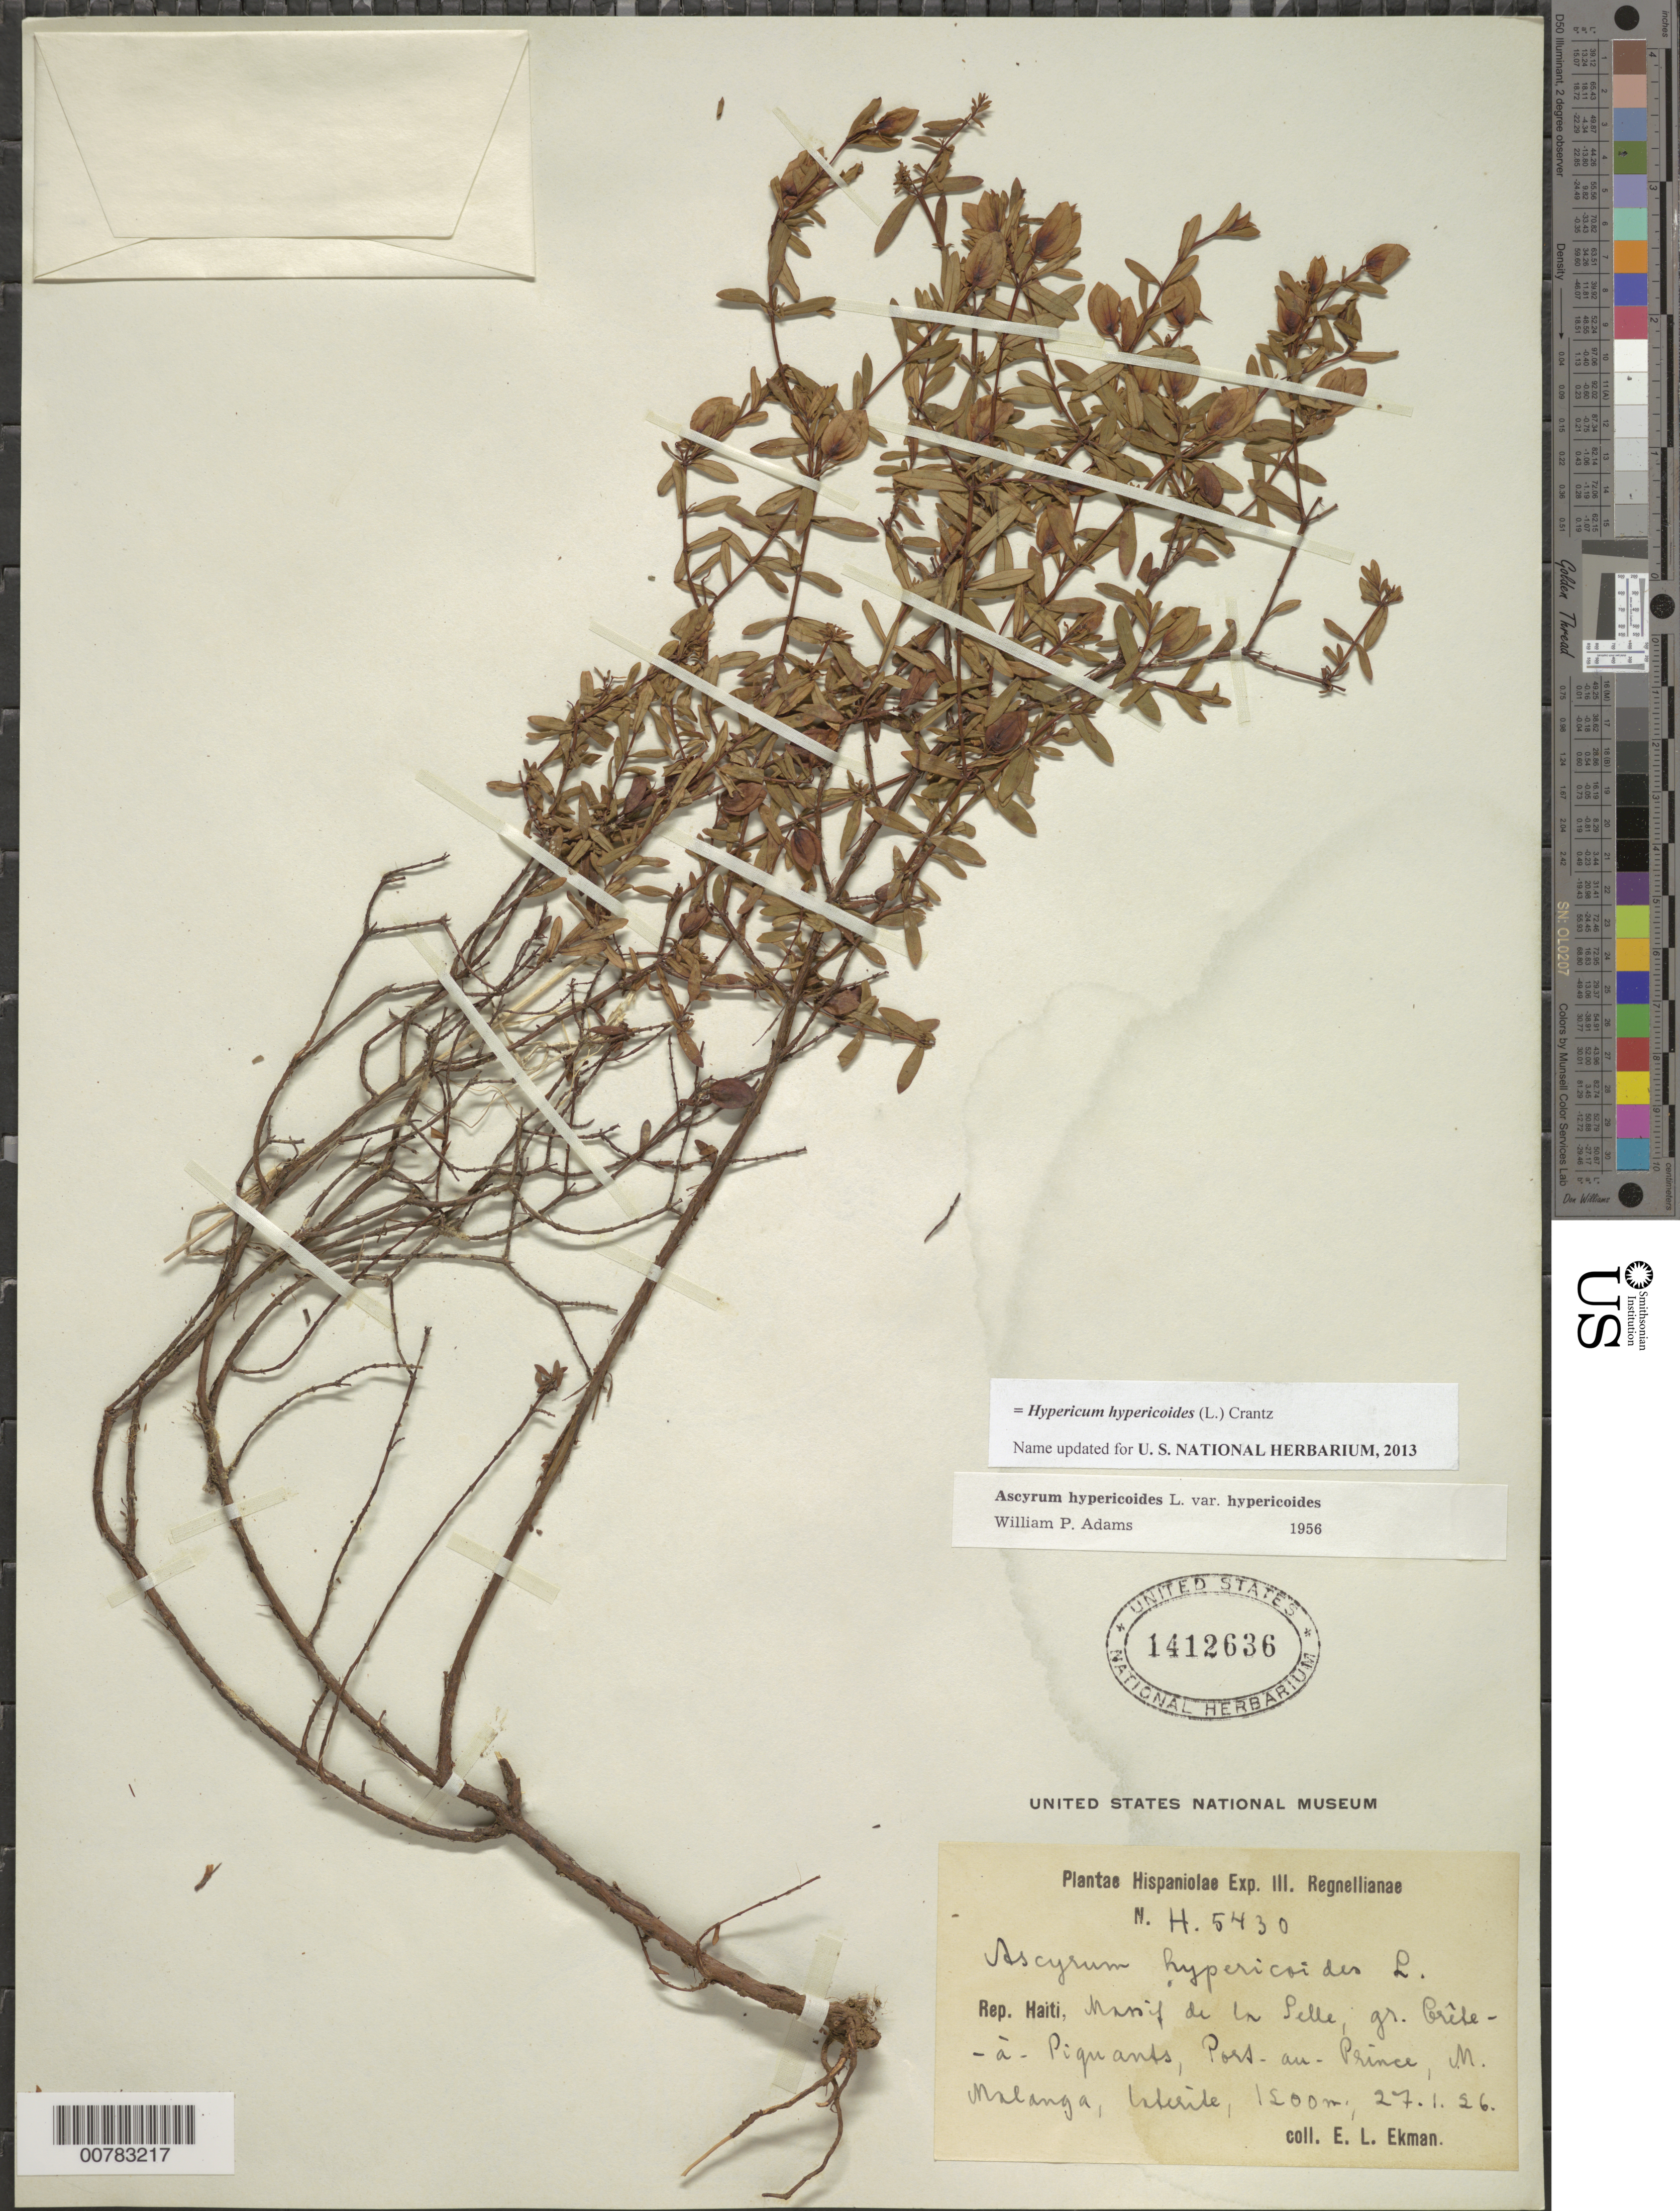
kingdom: Plantae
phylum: Tracheophyta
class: Magnoliopsida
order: Malpighiales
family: Hypericaceae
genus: Hypericum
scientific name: Hypericum hypericoides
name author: (L.) Crantz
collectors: E. L. Ekman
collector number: H 5430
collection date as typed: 27 Jan 1926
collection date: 1926-01-27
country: Haiti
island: Hispaniola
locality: Massif de la Selle, gr. Crête-à-Piquants, Port-au-Prince, M. Malanga.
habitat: Laterite.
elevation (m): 1200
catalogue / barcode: US 1412636